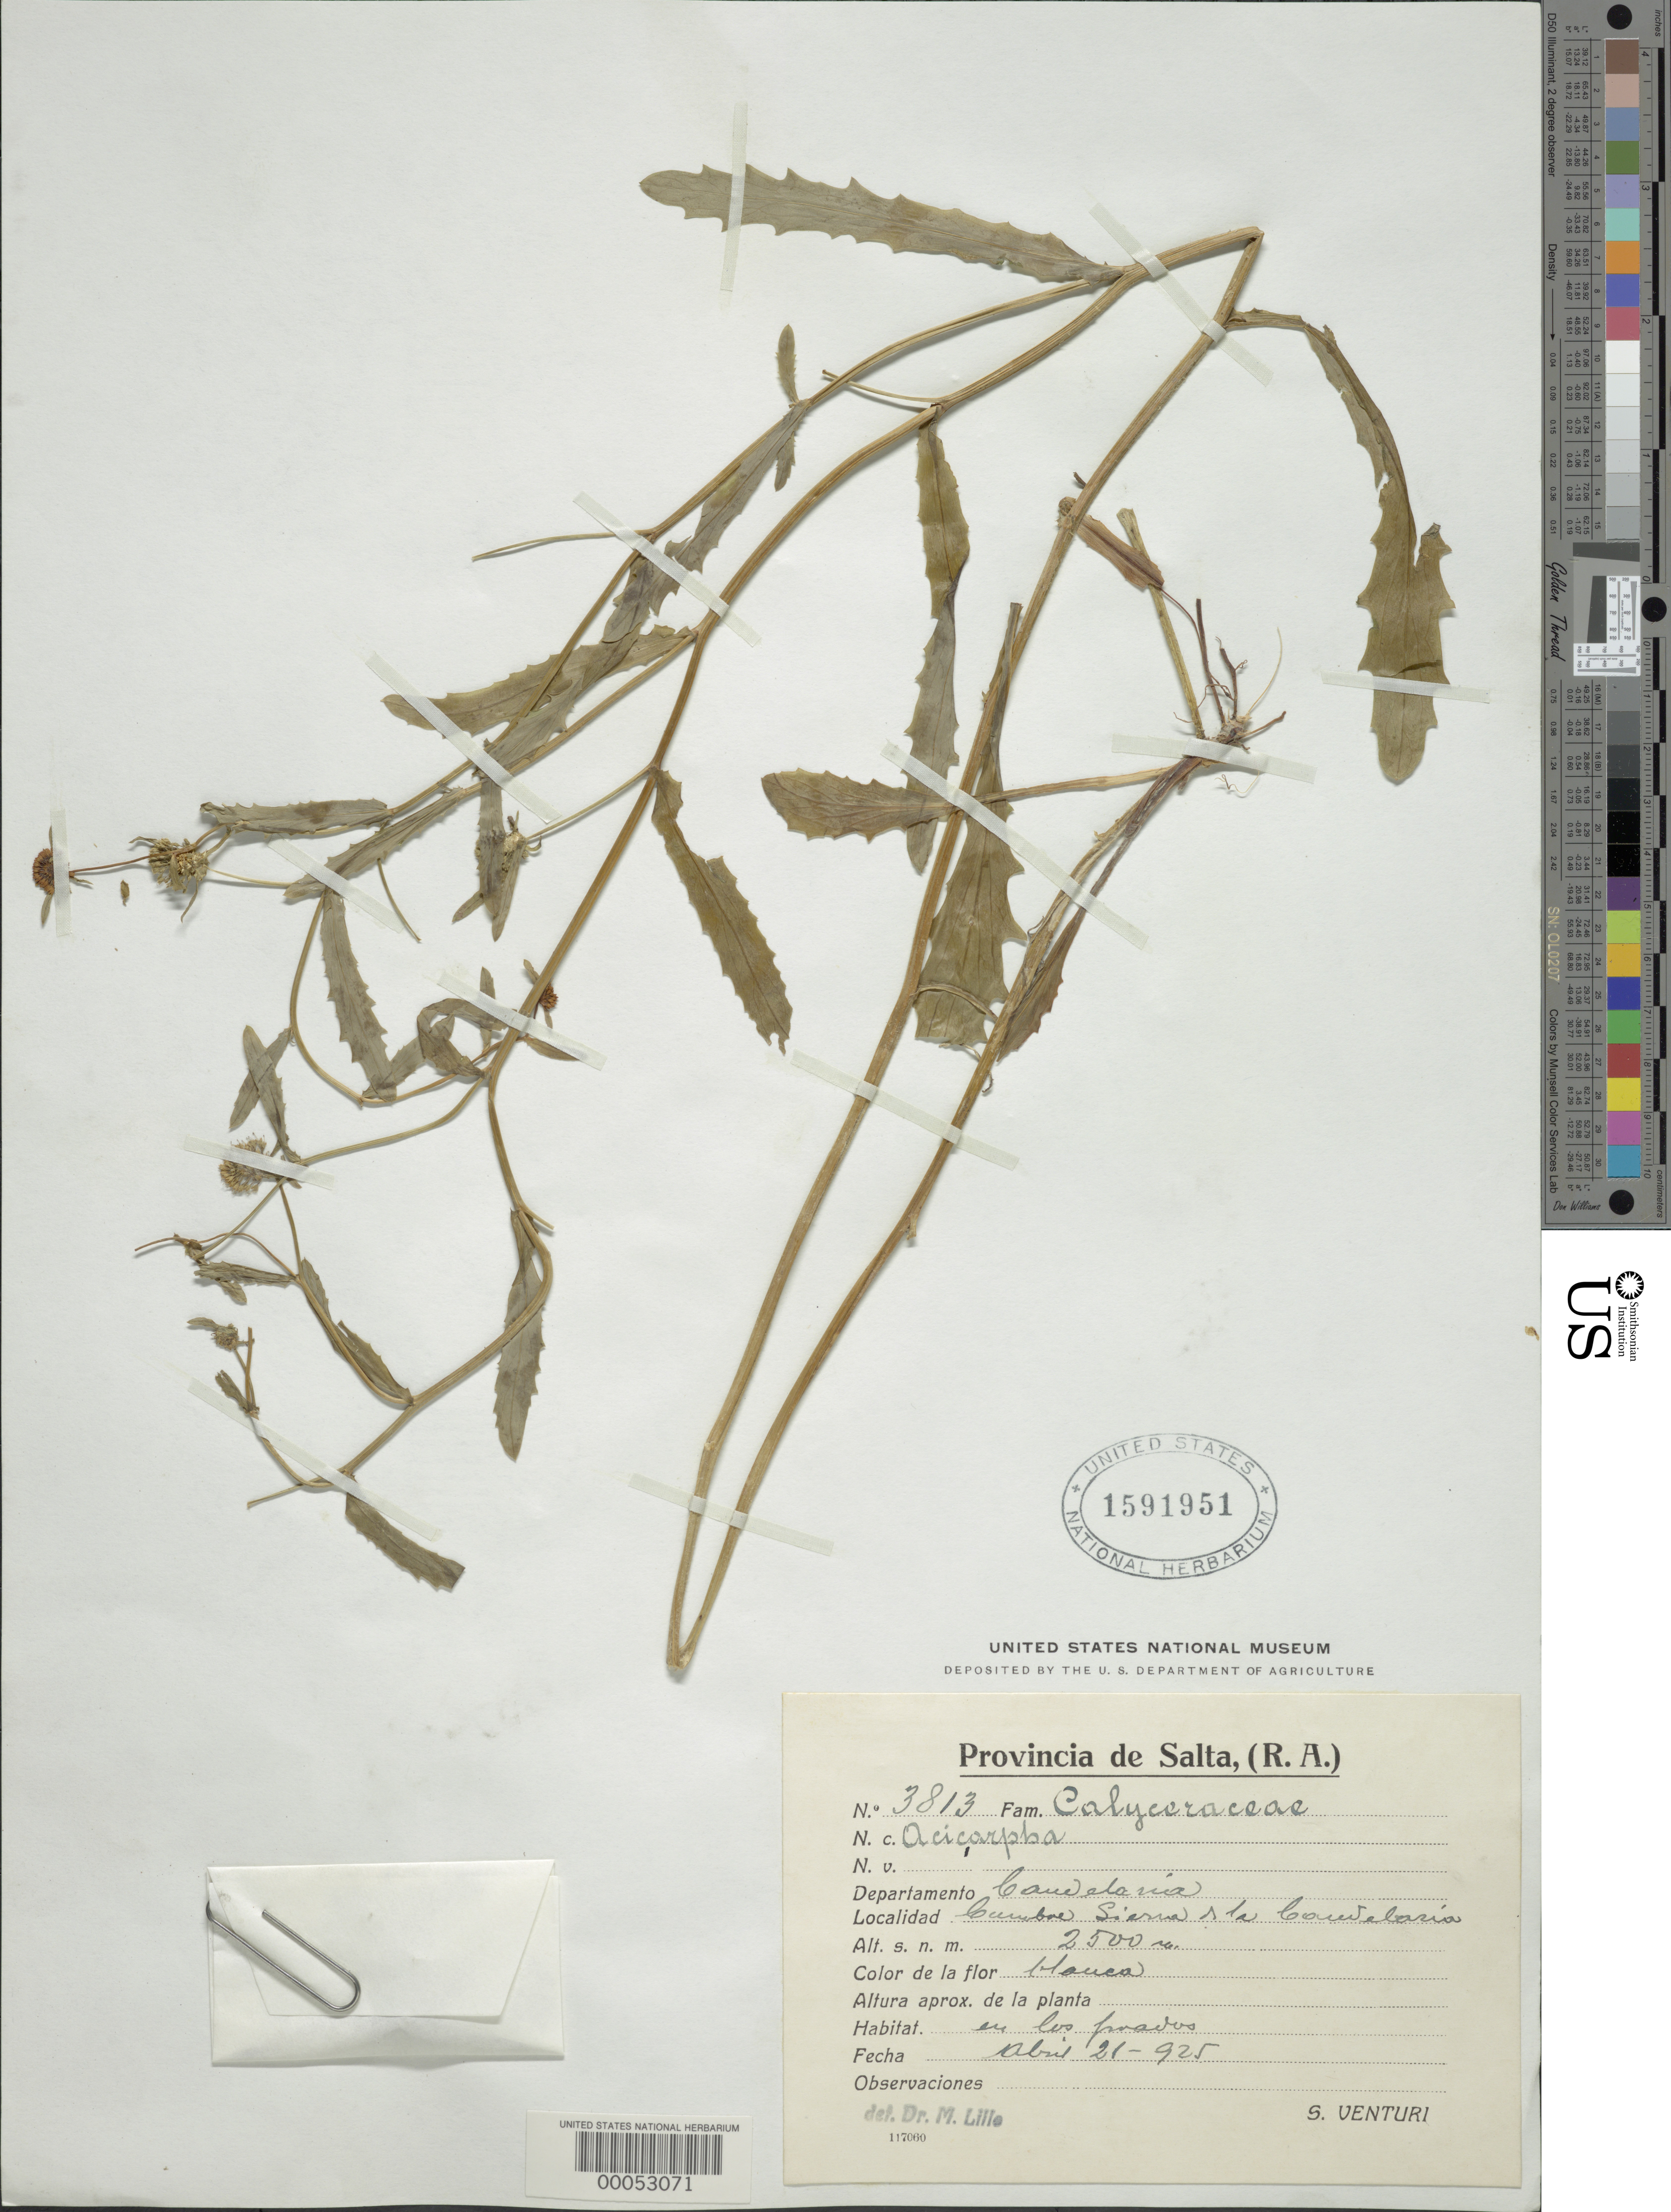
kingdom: Plantae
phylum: Tracheophyta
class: Magnoliopsida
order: Asterales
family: Calyceraceae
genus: Acicarpha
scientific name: Acicarpha procumbens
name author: Less.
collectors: S. Venturi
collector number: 3813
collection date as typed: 21 Apr 1925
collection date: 1925-04-21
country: Argentina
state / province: Salta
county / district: Candelaria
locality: Sierra del Candelaria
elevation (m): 2500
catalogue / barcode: US 1591951